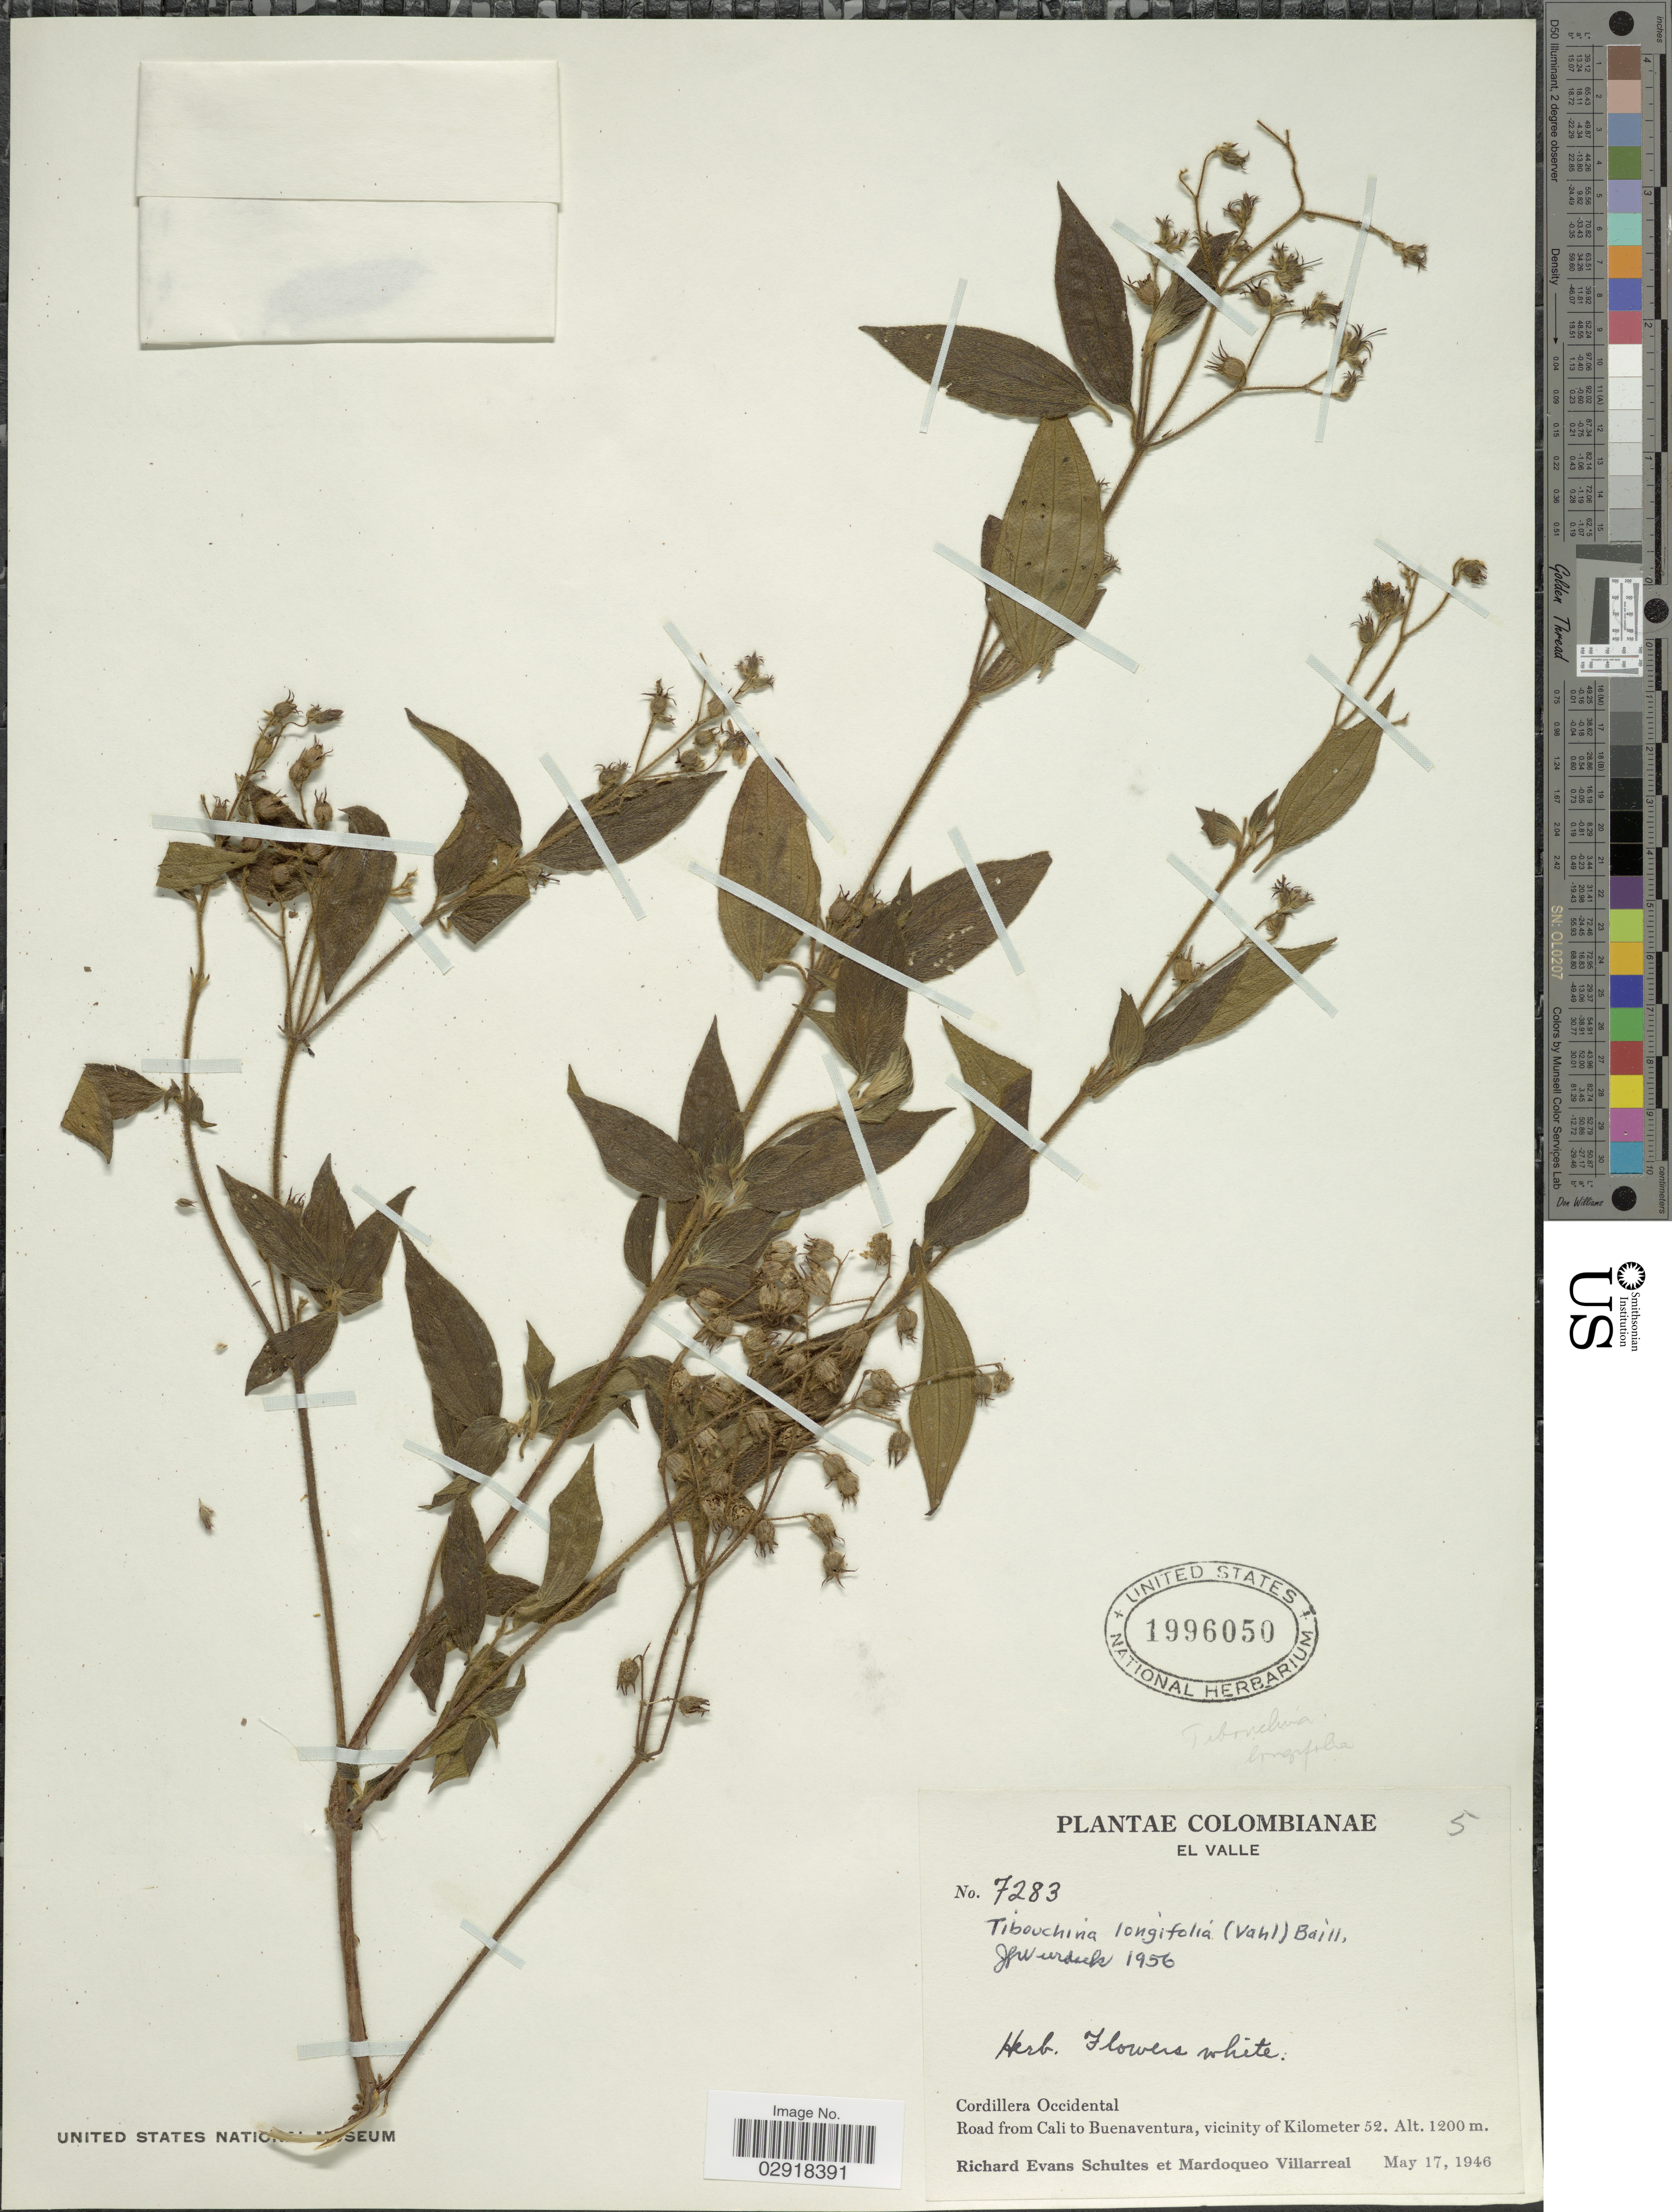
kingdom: Plantae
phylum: Tracheophyta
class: Magnoliopsida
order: Myrtales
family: Melastomataceae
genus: Chaetogastra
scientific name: Chaetogastra longifolia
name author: (Vahl) DC.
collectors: R. E. Schultes & M. Villarreal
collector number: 7283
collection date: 1946-05-17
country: Colombia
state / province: Valle del Cauca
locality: El Valle, Cordillera Occidental, Road from Cali to Buenaventura, vicinity of Kilometer 52.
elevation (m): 1200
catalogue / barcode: US 1996050